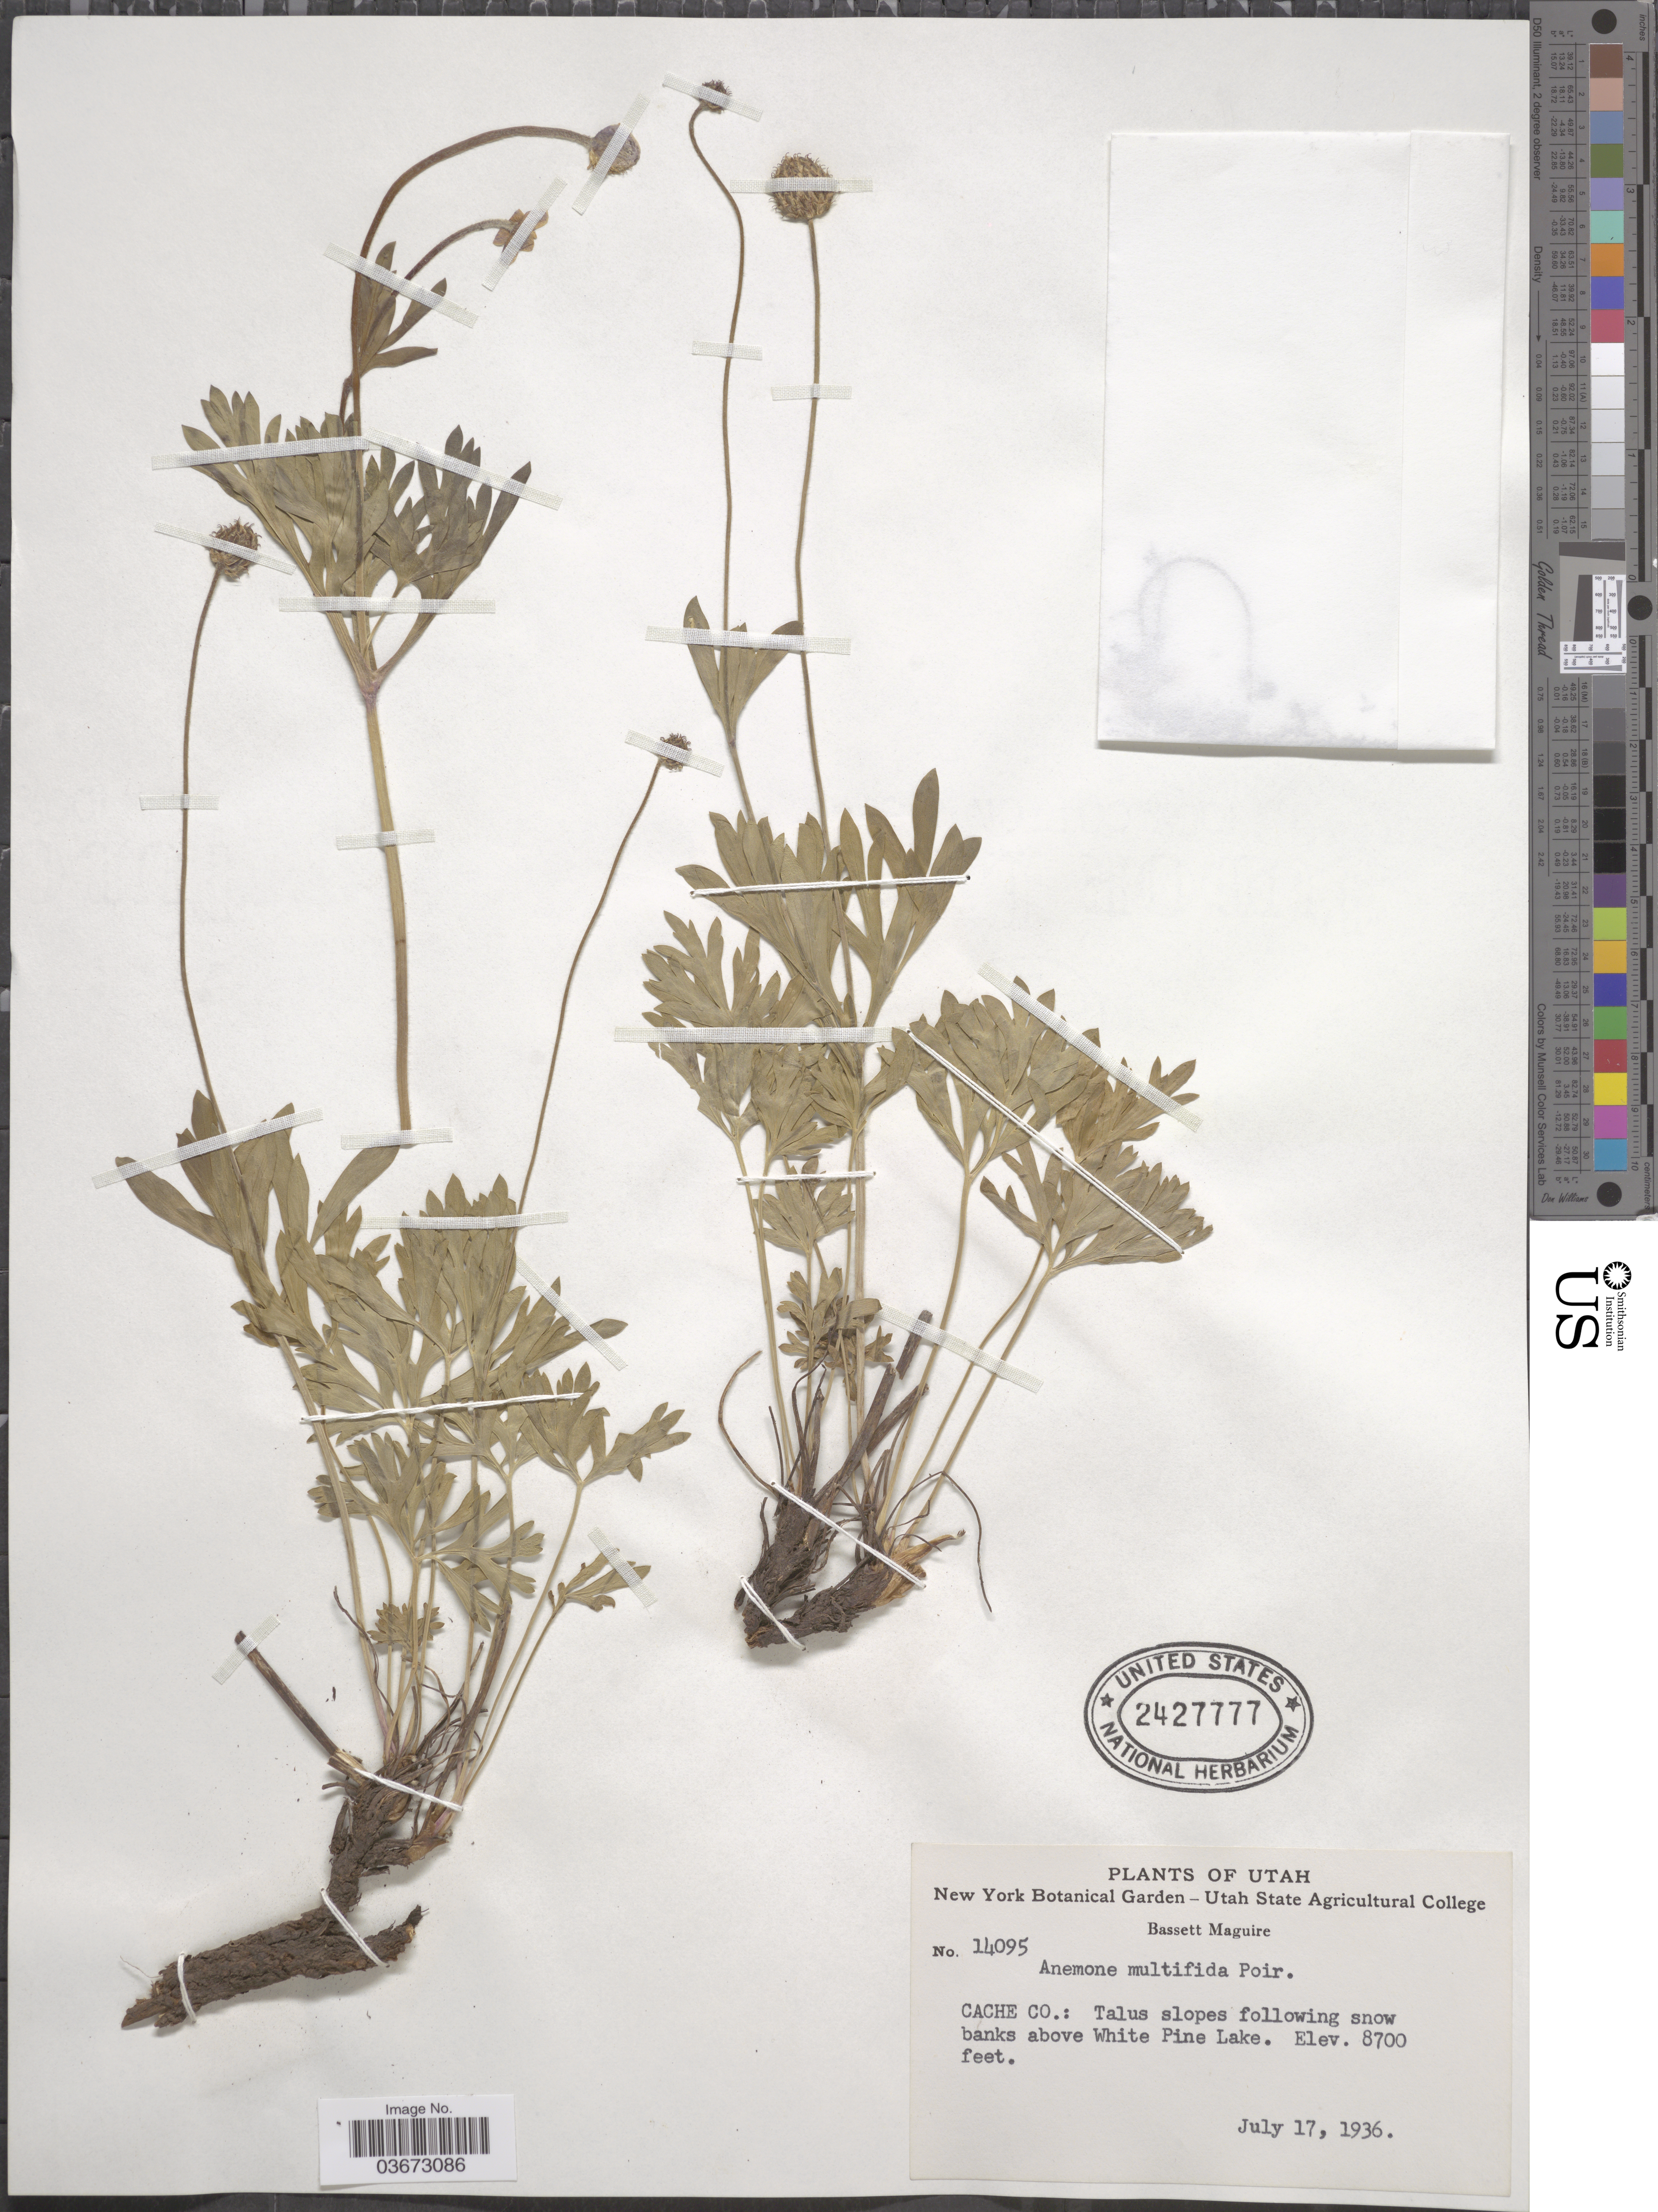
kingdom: Plantae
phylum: Tracheophyta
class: Magnoliopsida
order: Ranunculales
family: Ranunculaceae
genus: Anemone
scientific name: Anemone tetonensis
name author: Porter ex Britton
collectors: B. Maguire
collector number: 14095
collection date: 1936-07-17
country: United States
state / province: Utah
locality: Cache Co.: Talus slopes following snow banks above White Pine Lake.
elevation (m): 2652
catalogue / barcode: US 2427777